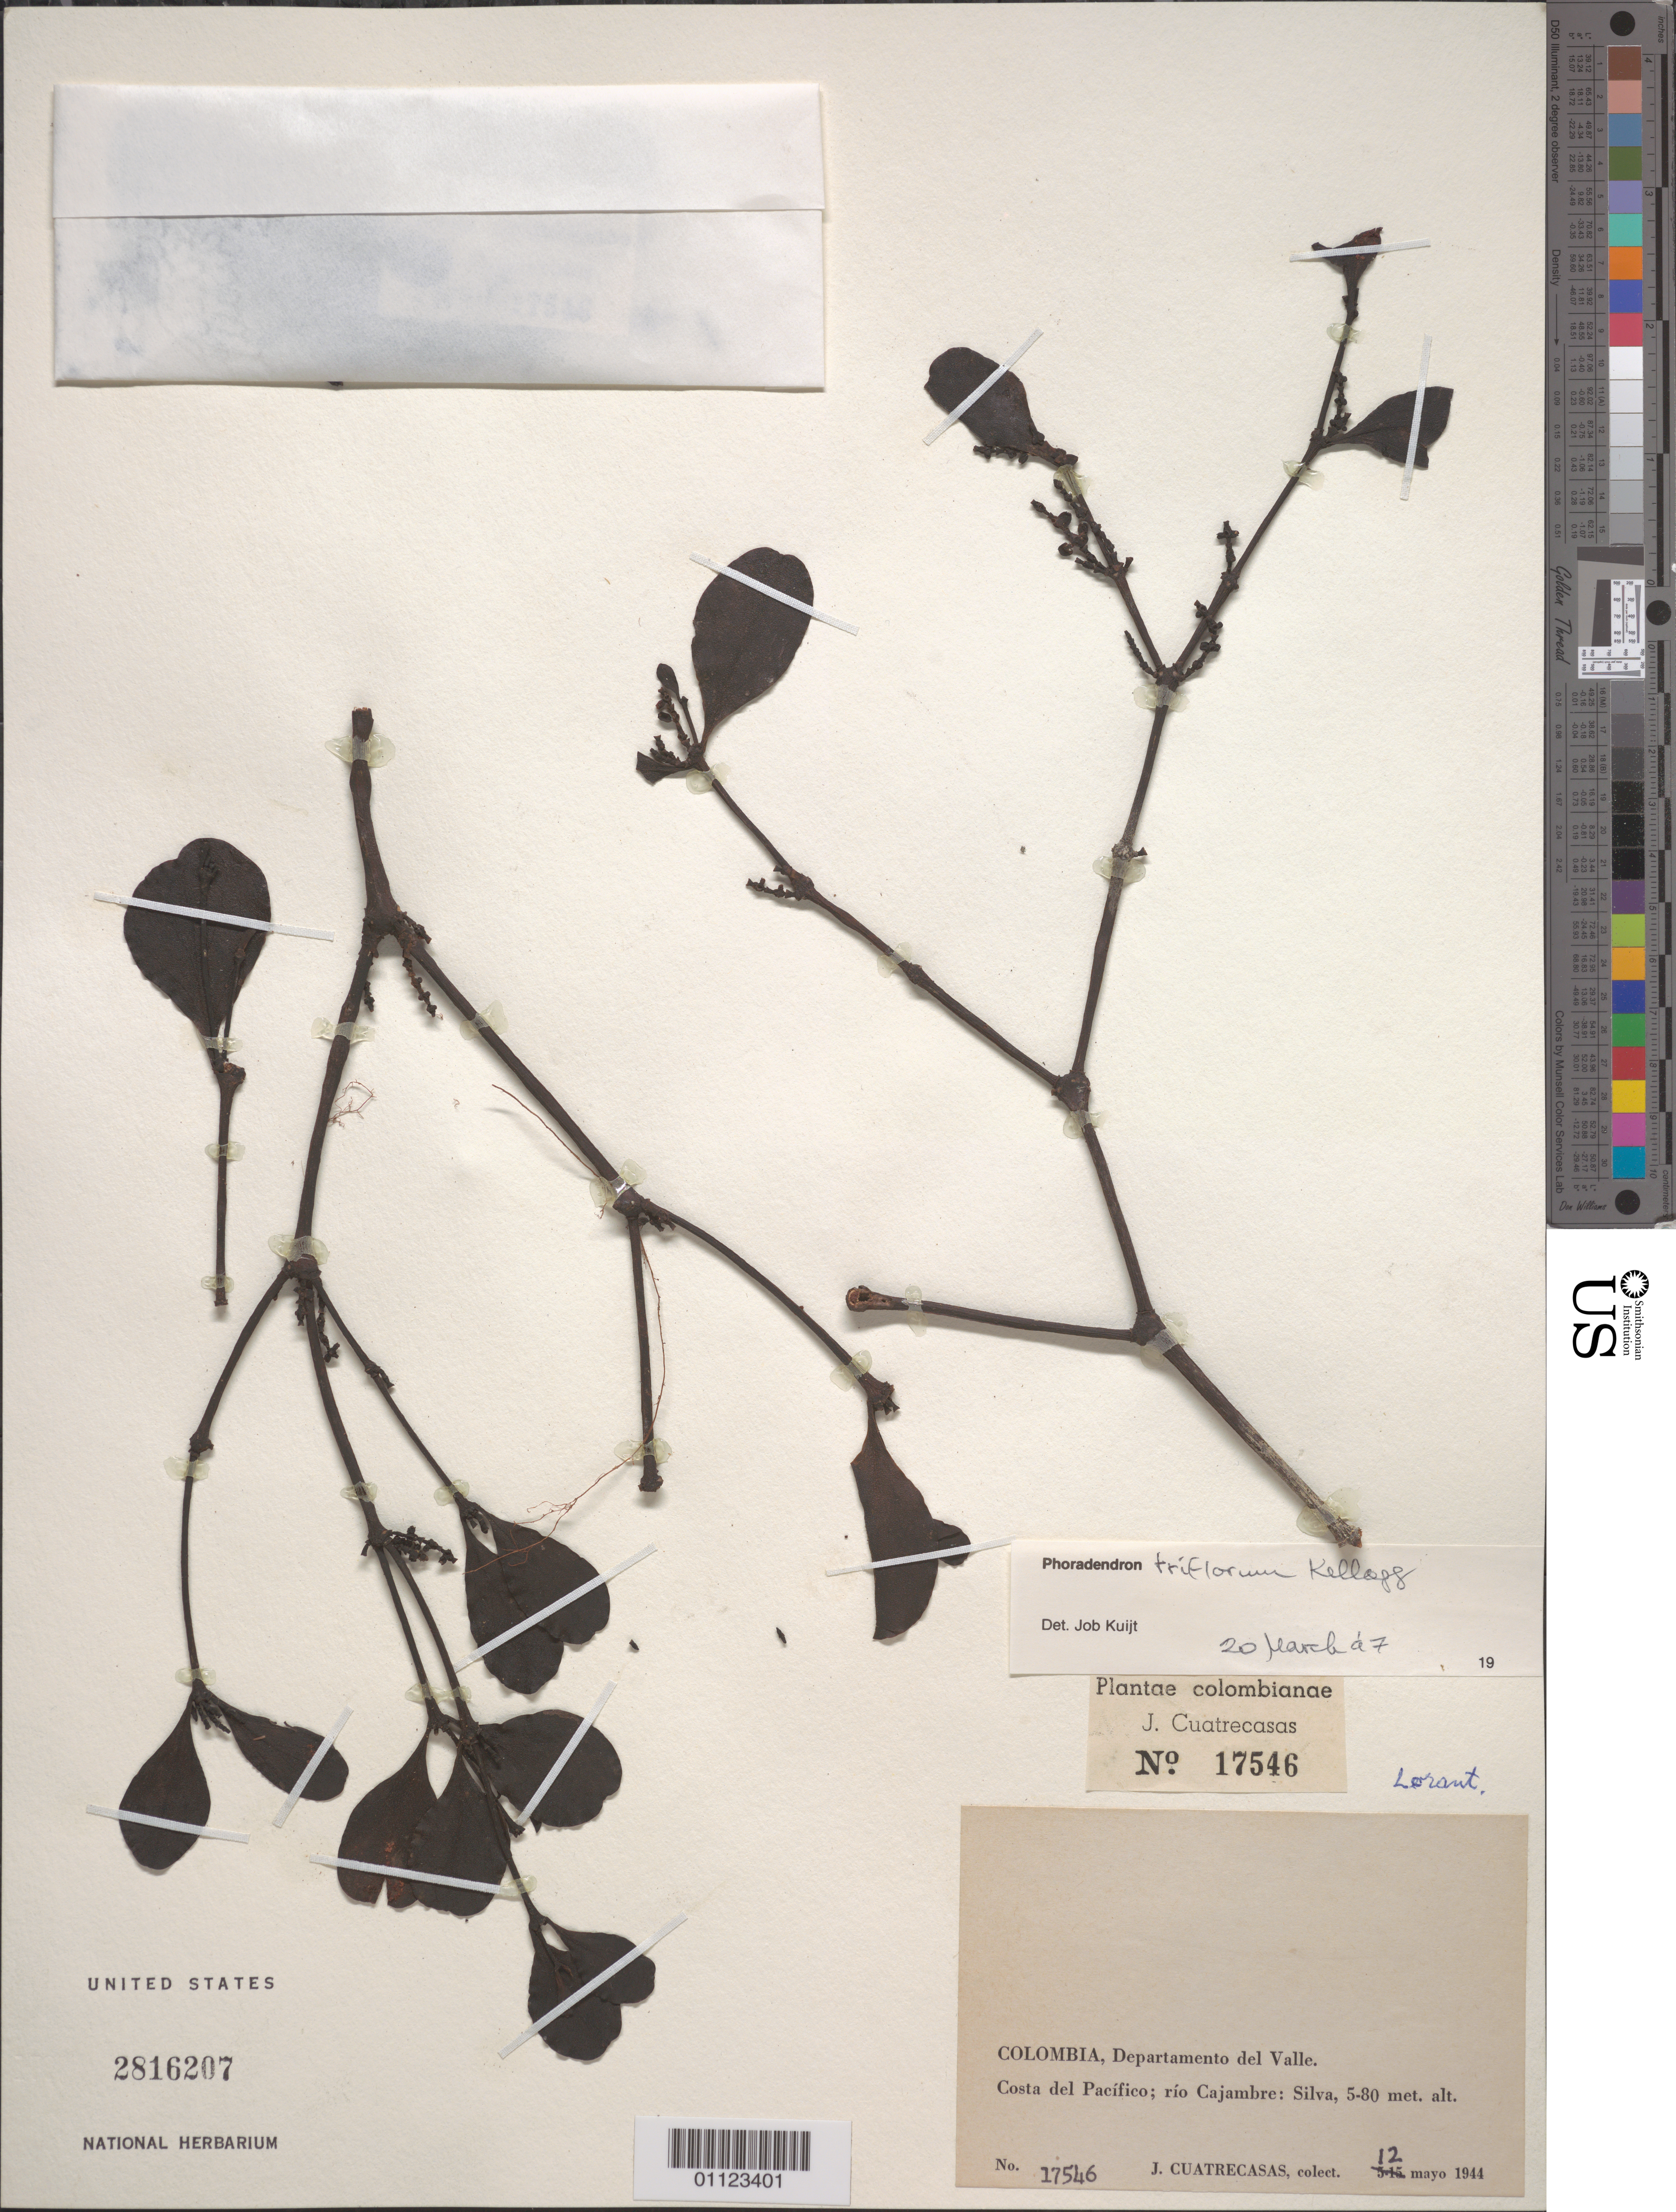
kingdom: Plantae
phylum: Tracheophyta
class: Magnoliopsida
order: Santalales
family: Viscaceae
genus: Phoradendron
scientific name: Phoradendron triflorum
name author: E.A. Kellogg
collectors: J. Cuatrecasas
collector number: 17546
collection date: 1944-05-12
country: Colombia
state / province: Valle del Cauca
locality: Costa del Pacífico, río Cajambre.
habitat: Silva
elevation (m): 5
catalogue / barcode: US 2816207